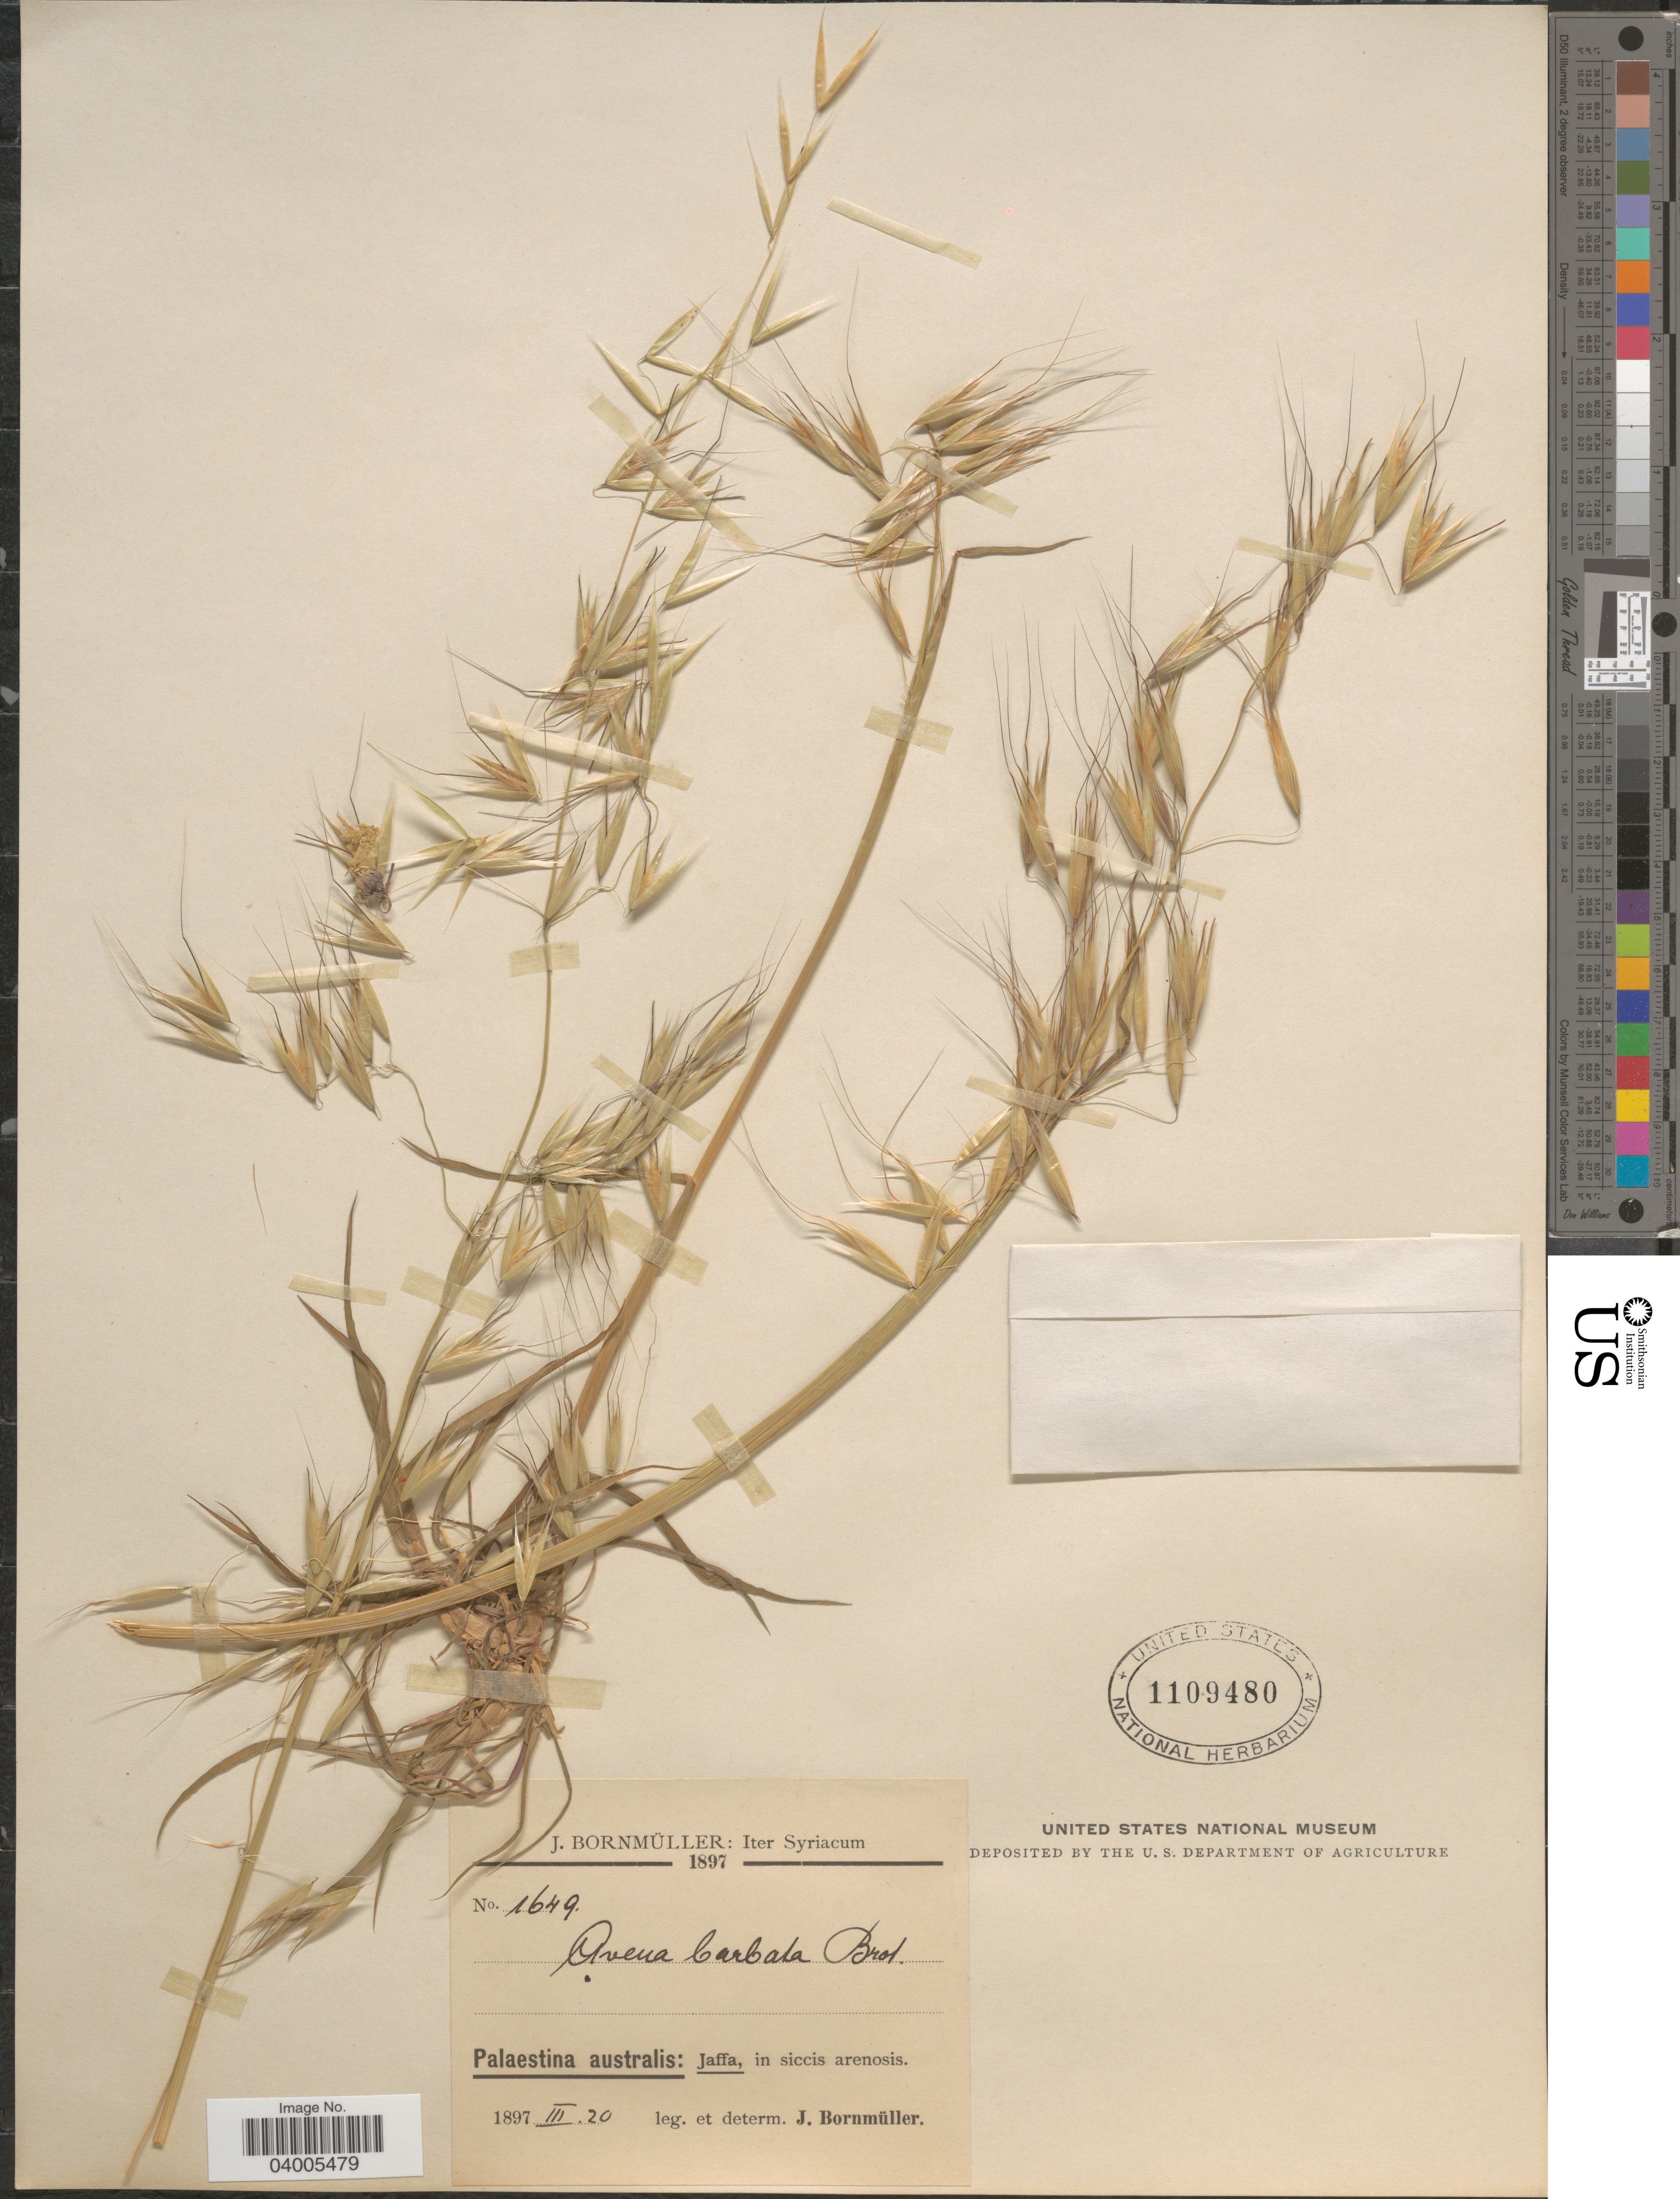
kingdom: Plantae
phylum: Tracheophyta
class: Liliopsida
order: Poales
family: Poaceae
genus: Avena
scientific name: Avena barbata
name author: Pott ex Link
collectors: J. Bornmüller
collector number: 1649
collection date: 1897-03-20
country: Israel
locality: Iter Syriacum. Palaestina australis: Jaffa, in siccis arenosis.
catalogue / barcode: US 1109480